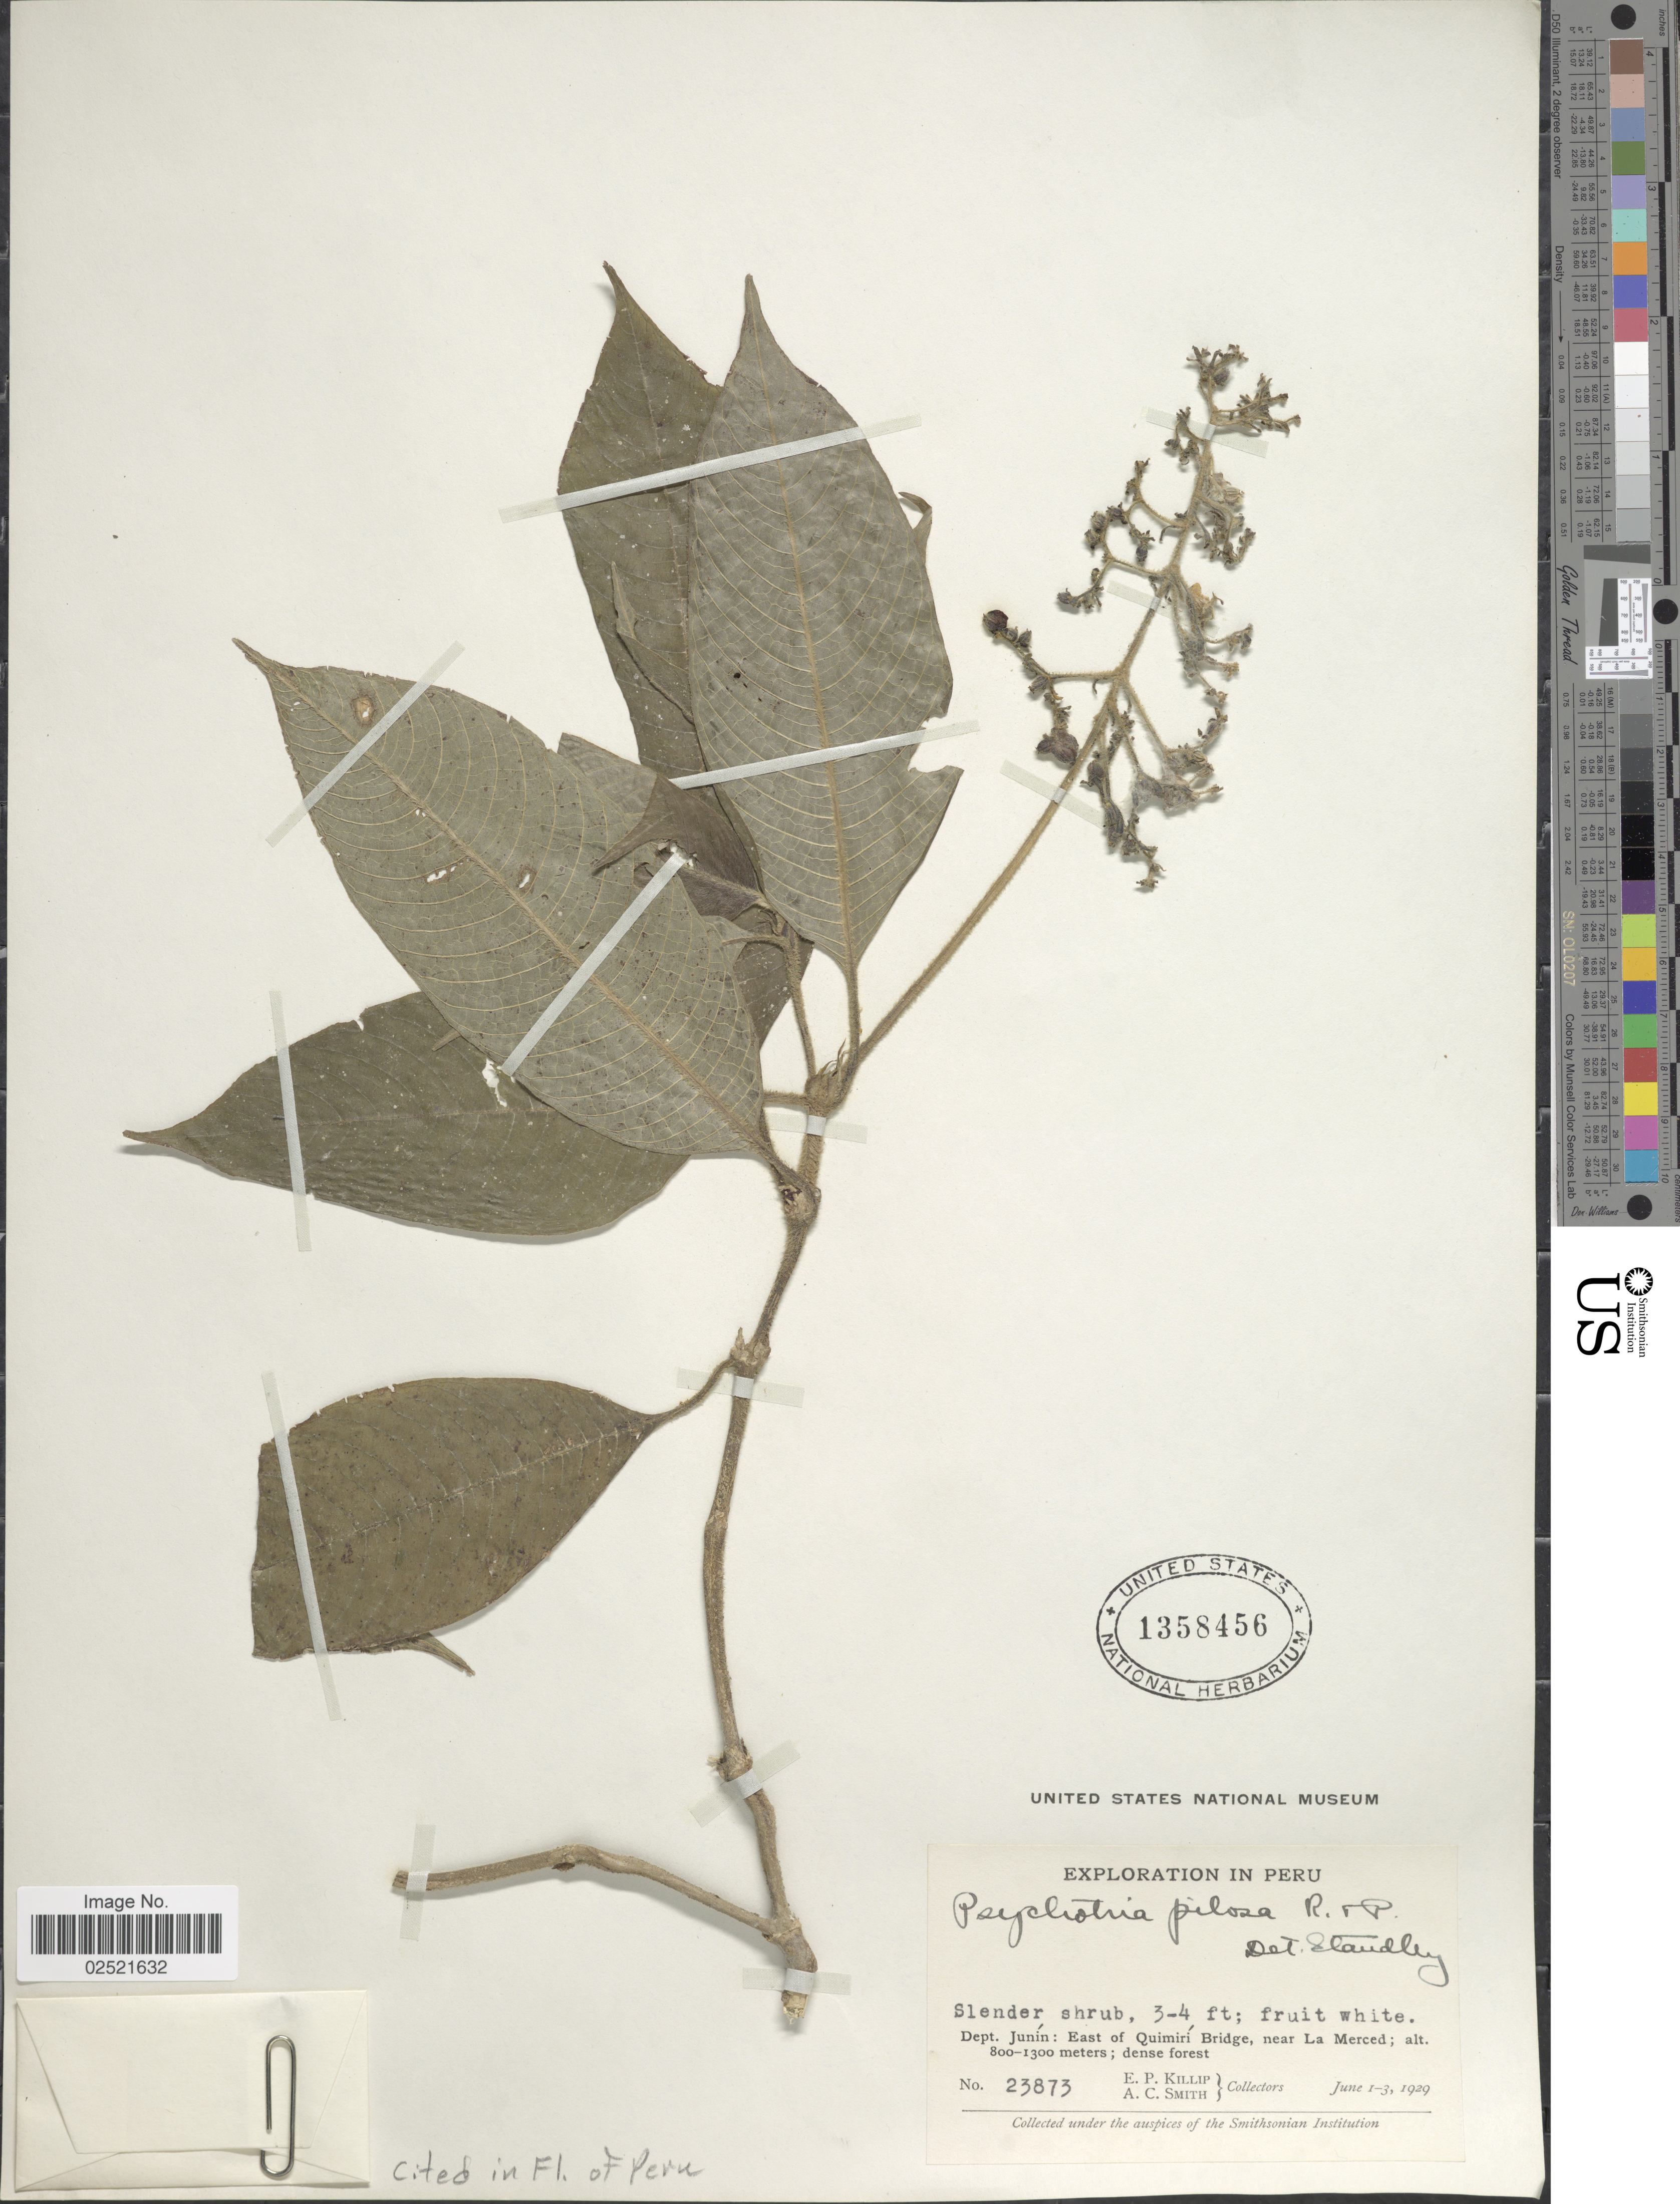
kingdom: Plantae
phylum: Tracheophyta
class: Magnoliopsida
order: Gentianales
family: Rubiaceae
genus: Psychotria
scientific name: Psychotria pilosa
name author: Ruiz & Pav.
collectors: E. P. Killip & A. C. Smith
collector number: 23873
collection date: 1929-06-01/1929-06-03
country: Peru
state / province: Junín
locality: East of Quimiri Bridge, near La Merced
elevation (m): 800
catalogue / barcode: US 1358456